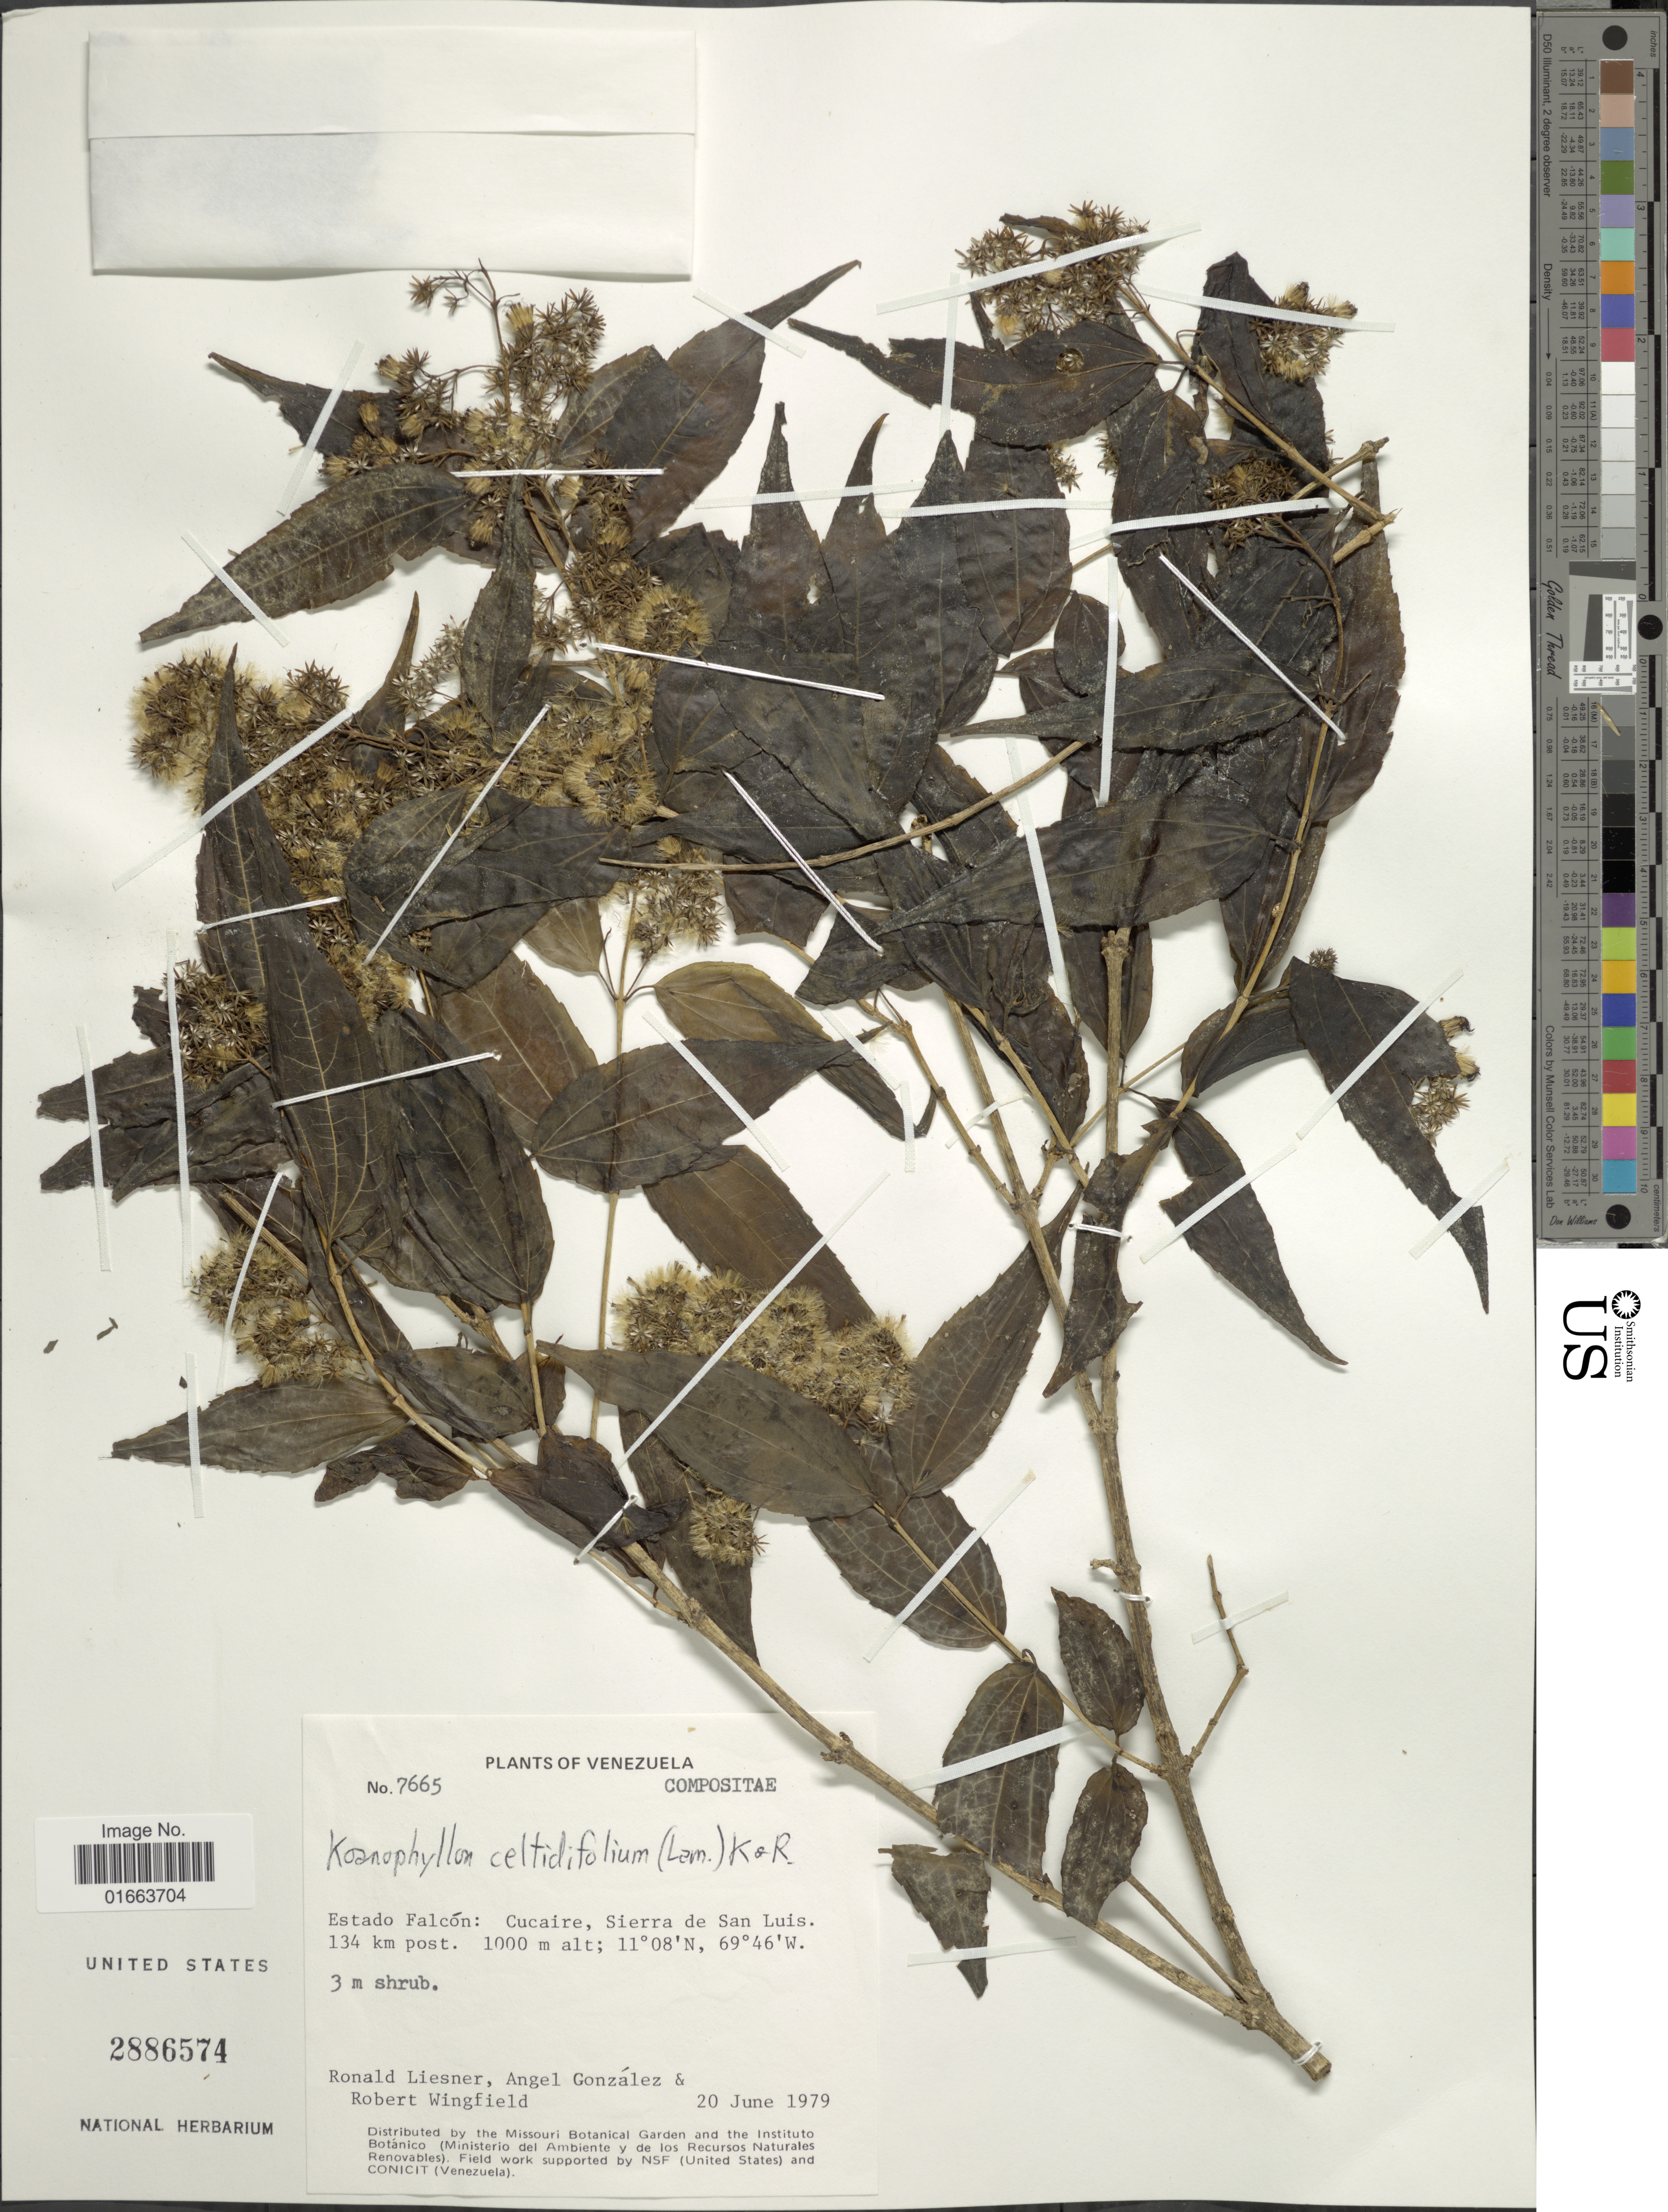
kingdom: Plantae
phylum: Tracheophyta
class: Magnoliopsida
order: Asterales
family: Asteraceae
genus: Koanophyllon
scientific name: Koanophyllon celtidifolium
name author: (Lam.) R.M. King & H. Rob.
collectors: R. L. Liesner, A. C. González & R. C. Wingfield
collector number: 7665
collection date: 1979-06-20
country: Venezuela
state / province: Falcón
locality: Cucaire, Sierra de San Luis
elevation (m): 1000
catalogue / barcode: US 2886574